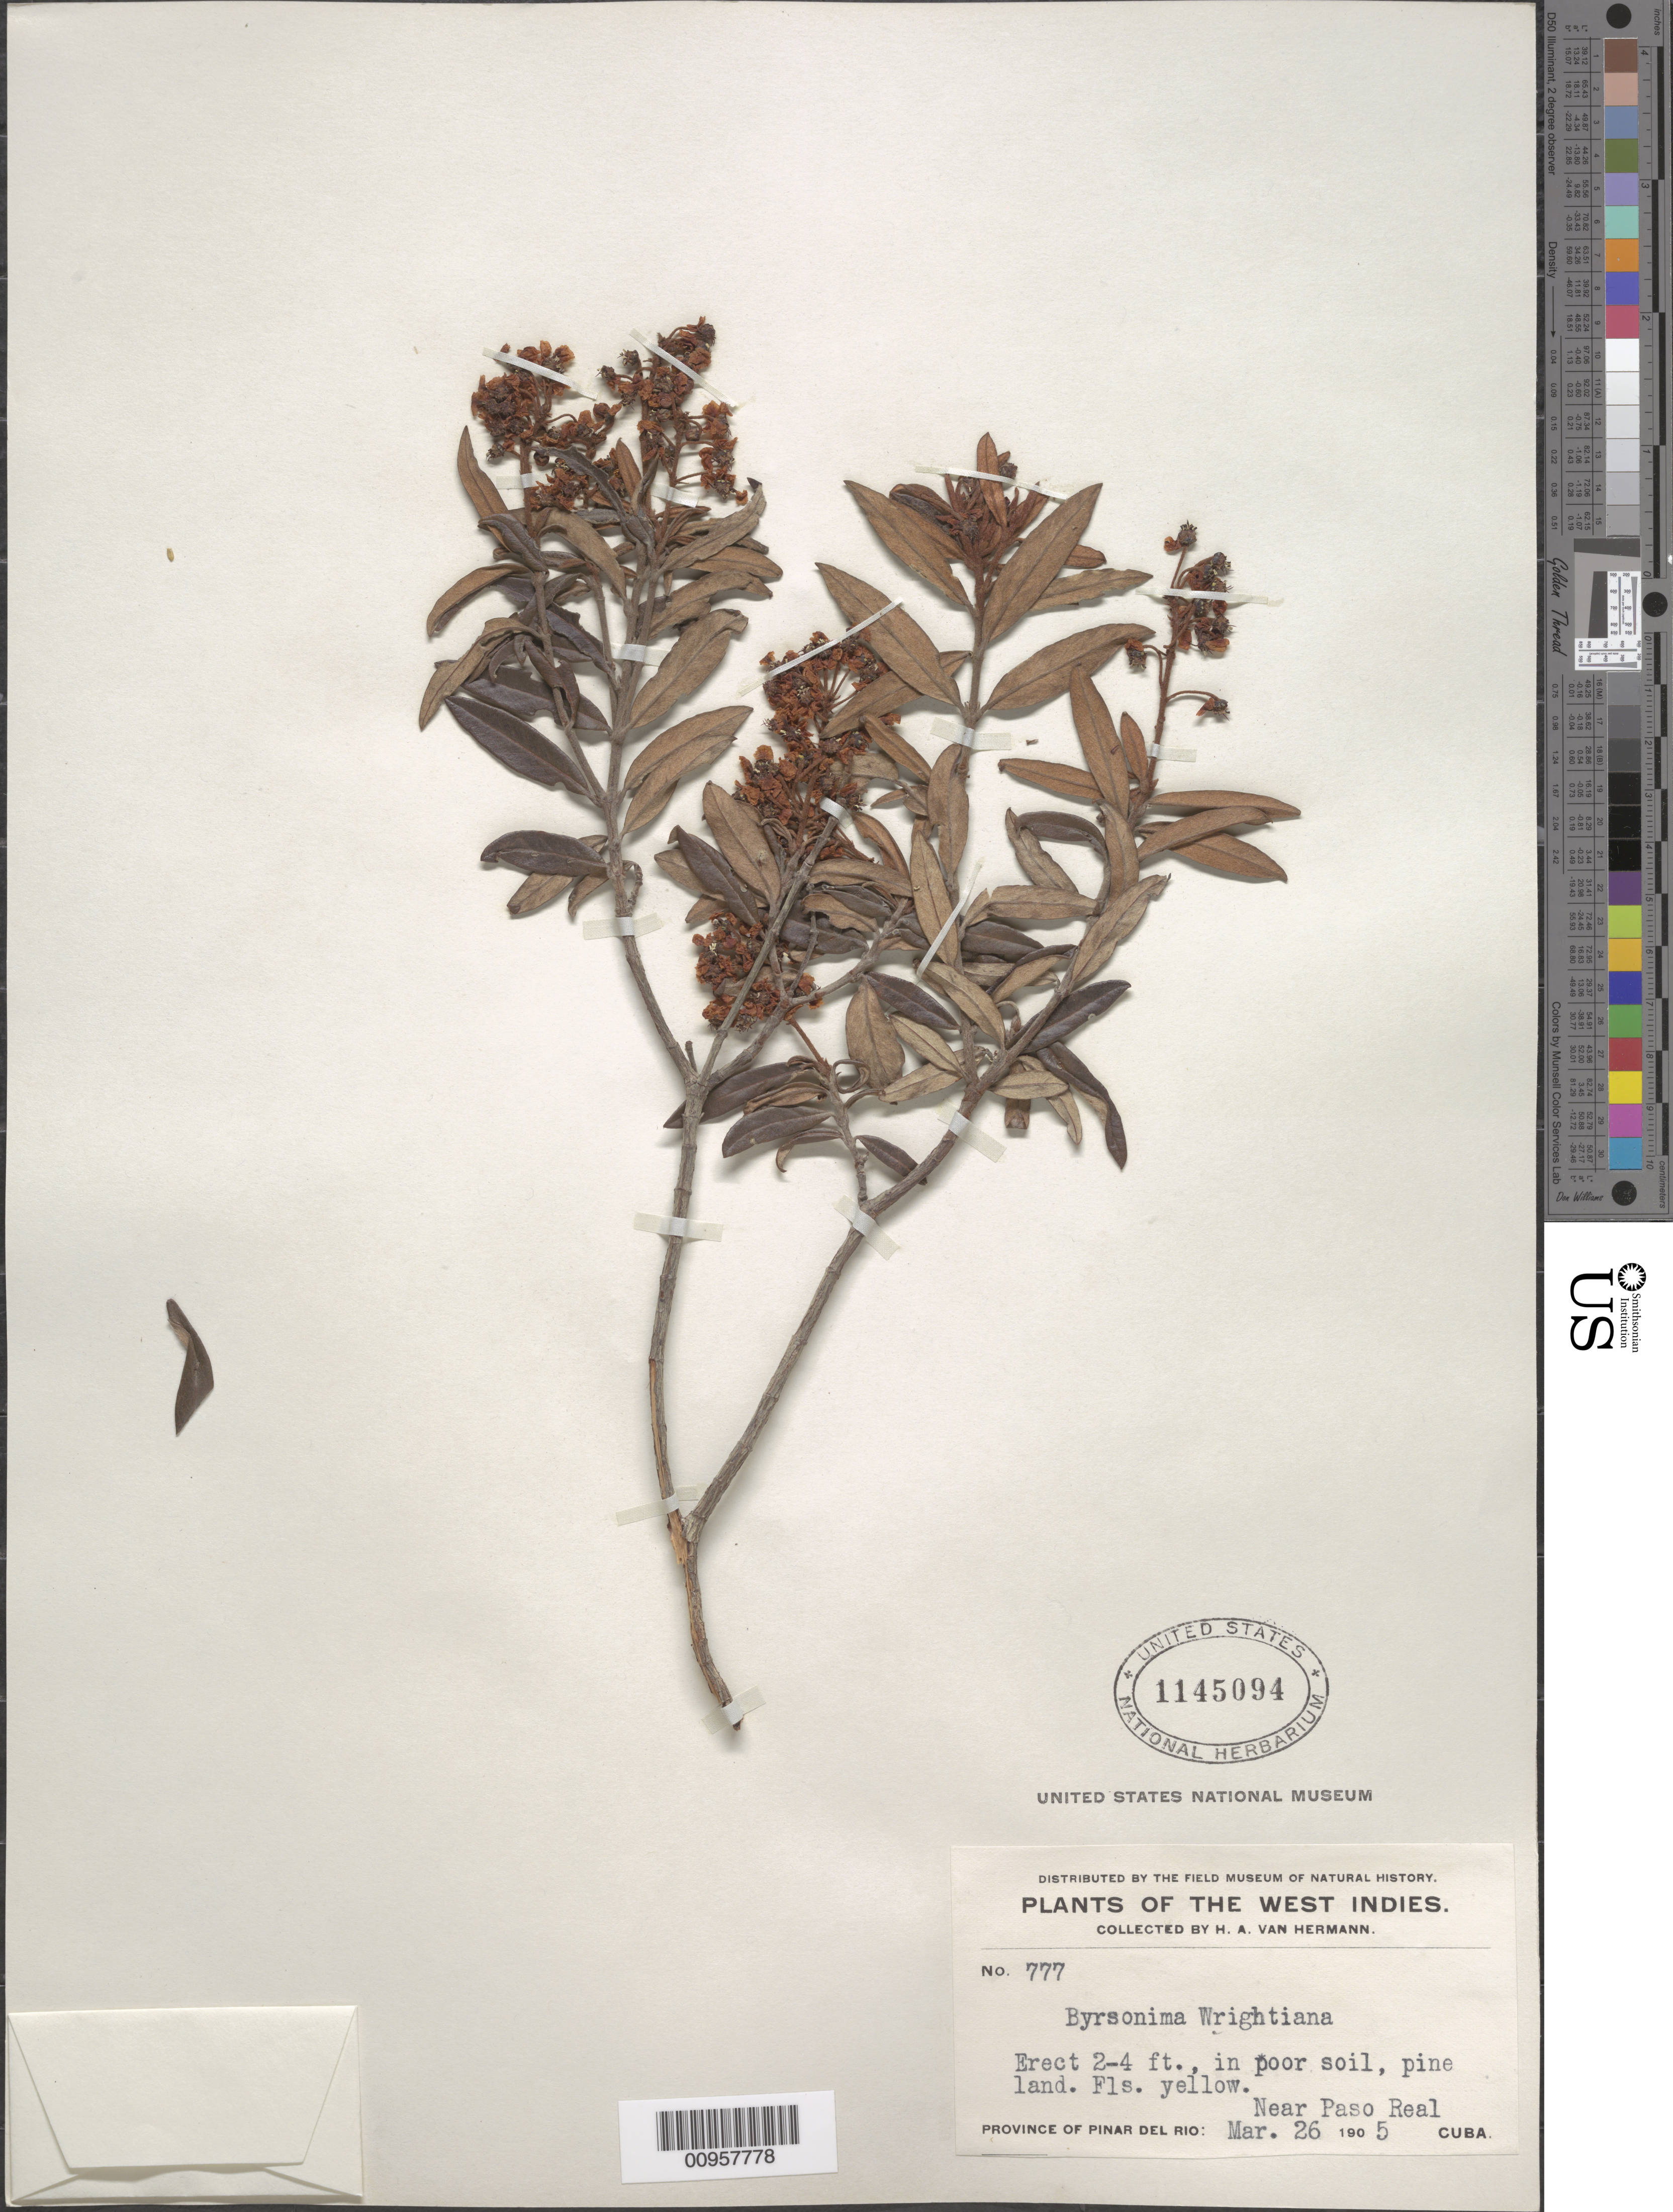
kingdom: Plantae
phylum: Tracheophyta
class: Magnoliopsida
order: Malpighiales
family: Malpighiaceae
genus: Byrsonima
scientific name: Byrsonima pinetorum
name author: C. Wright in Griseb.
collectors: H. A. Van Hermann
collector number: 777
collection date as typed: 26 Mar 1905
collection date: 1905-03-26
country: Cuba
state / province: Pinar del Rio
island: Cuba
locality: Near Paso Real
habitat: In poor soil, pineland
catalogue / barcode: US 1145094